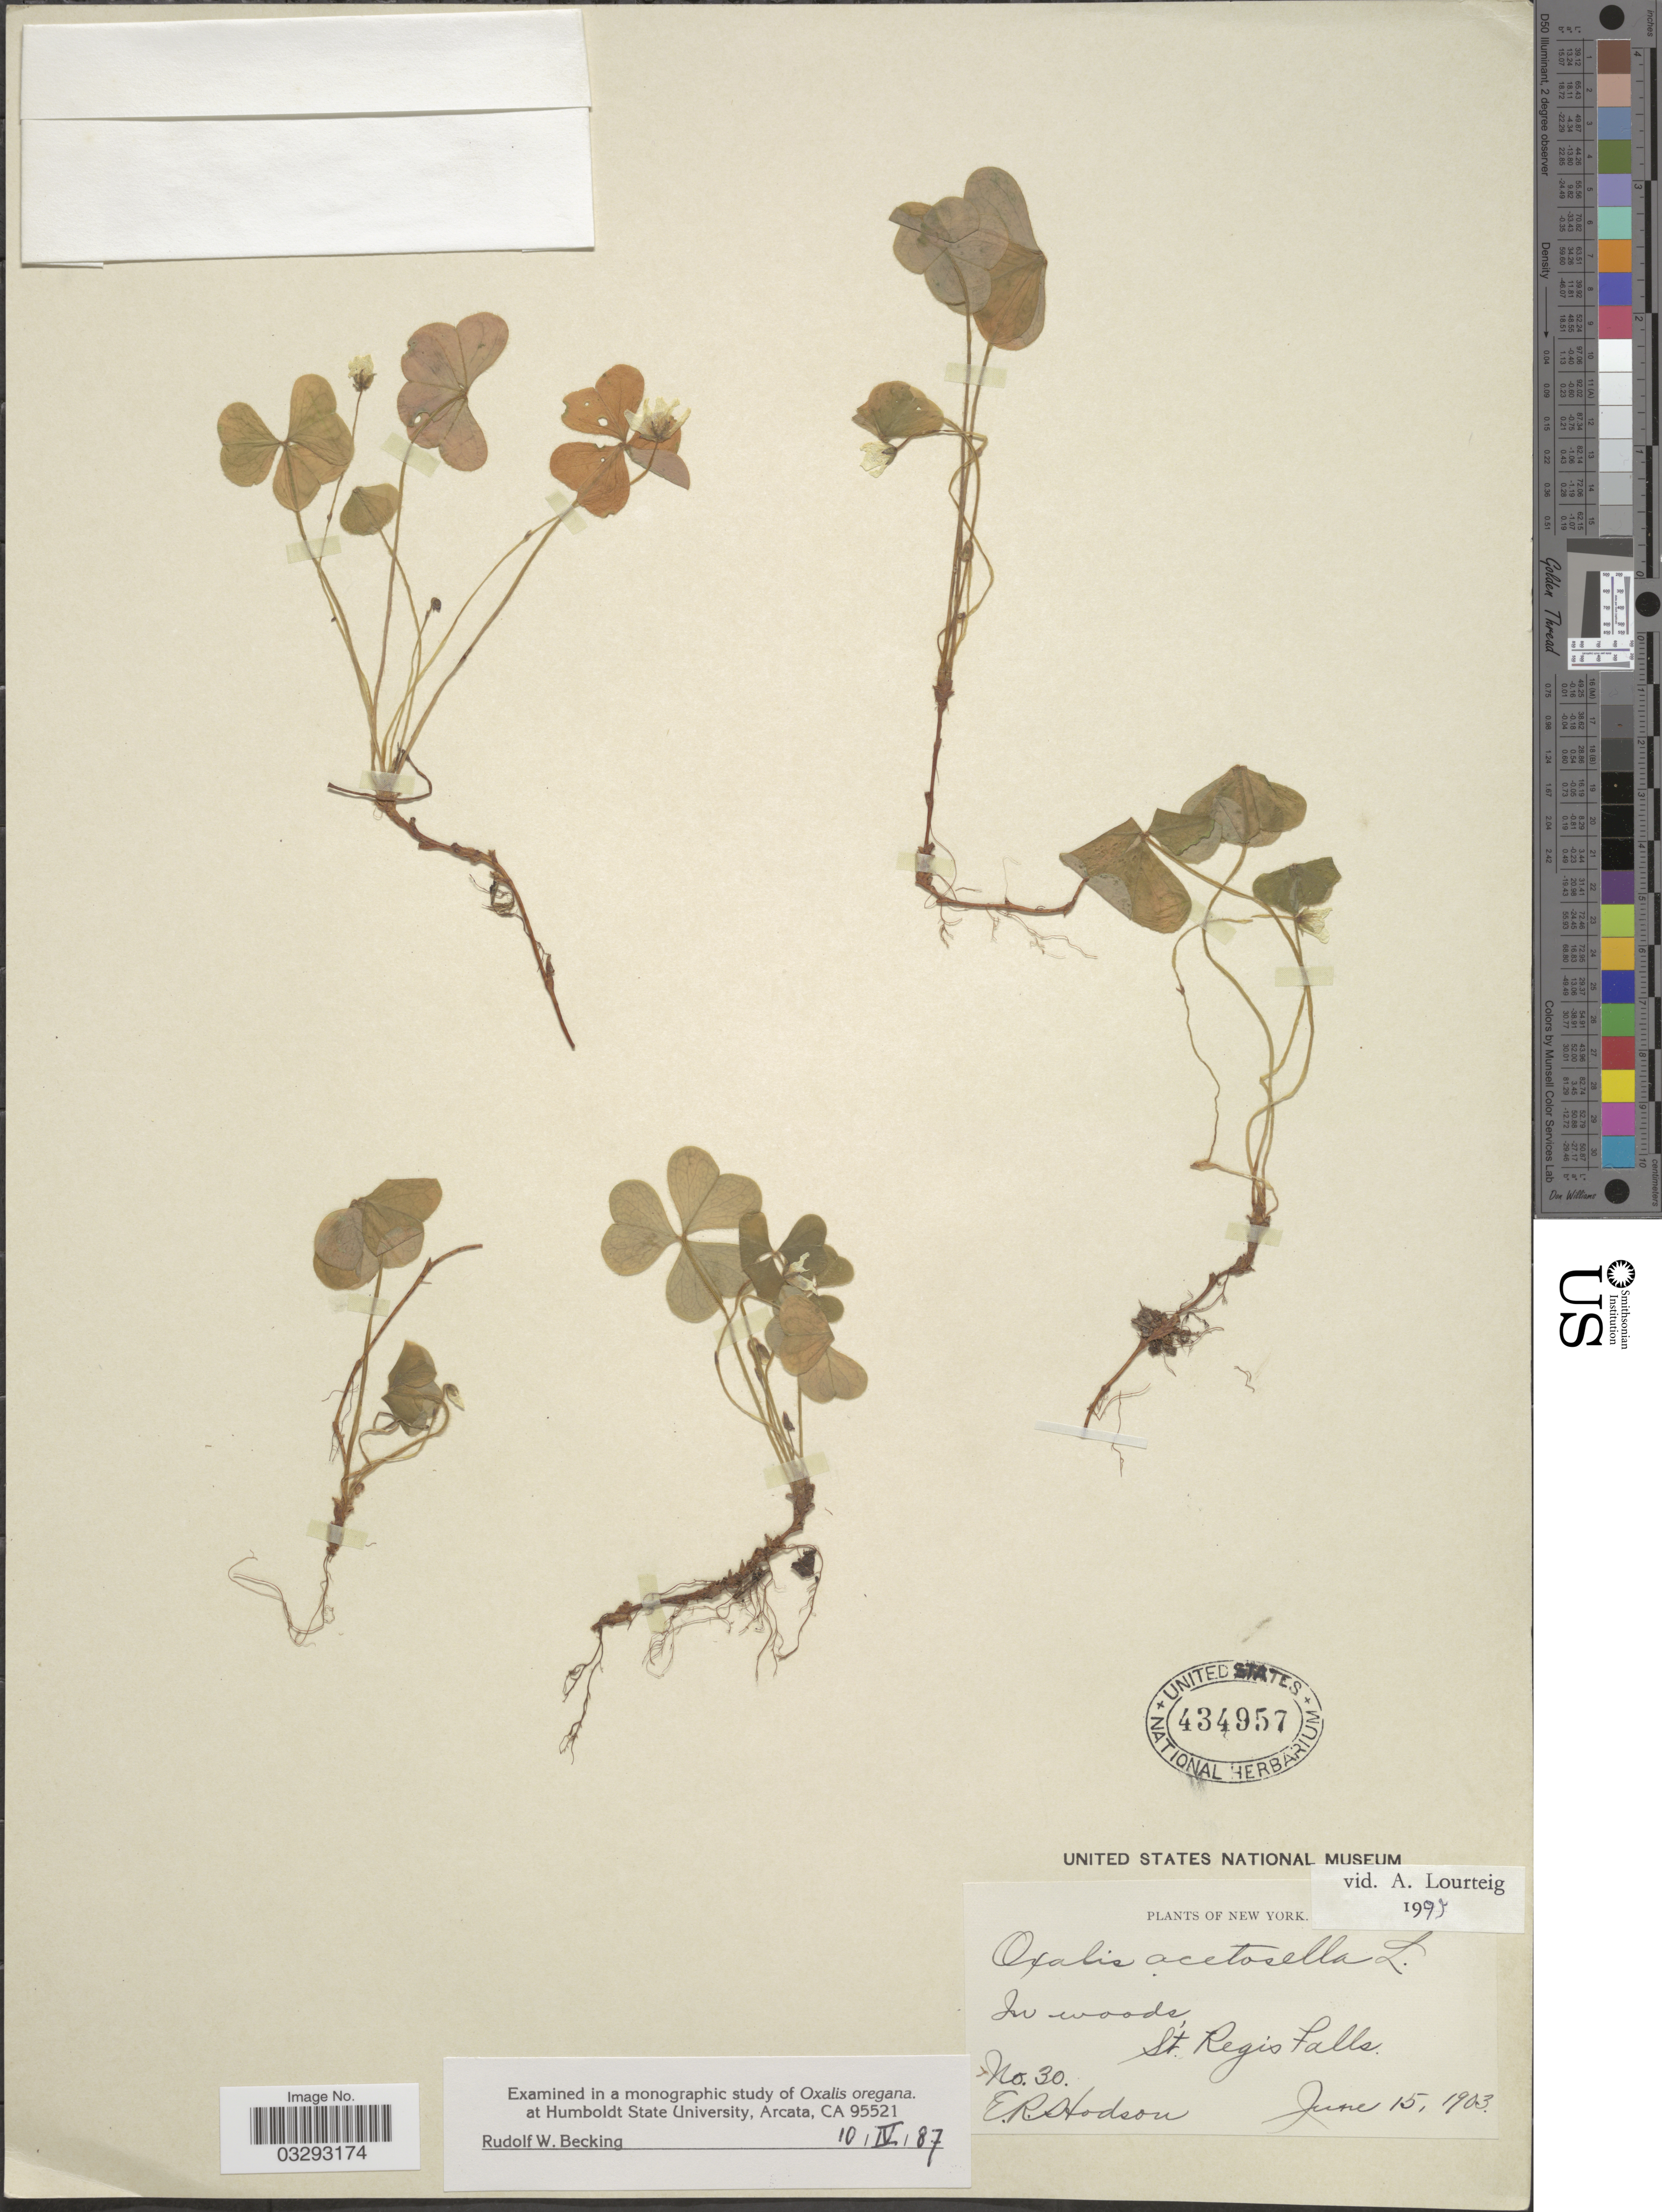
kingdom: Plantae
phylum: Tracheophyta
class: Magnoliopsida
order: Oxalidales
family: Oxalidaceae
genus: Oxalis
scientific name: Oxalis acetosella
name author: L.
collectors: E. Hodson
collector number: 30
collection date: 1903-06-15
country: United States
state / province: New York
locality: St. Regis Falls.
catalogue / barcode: US 434957